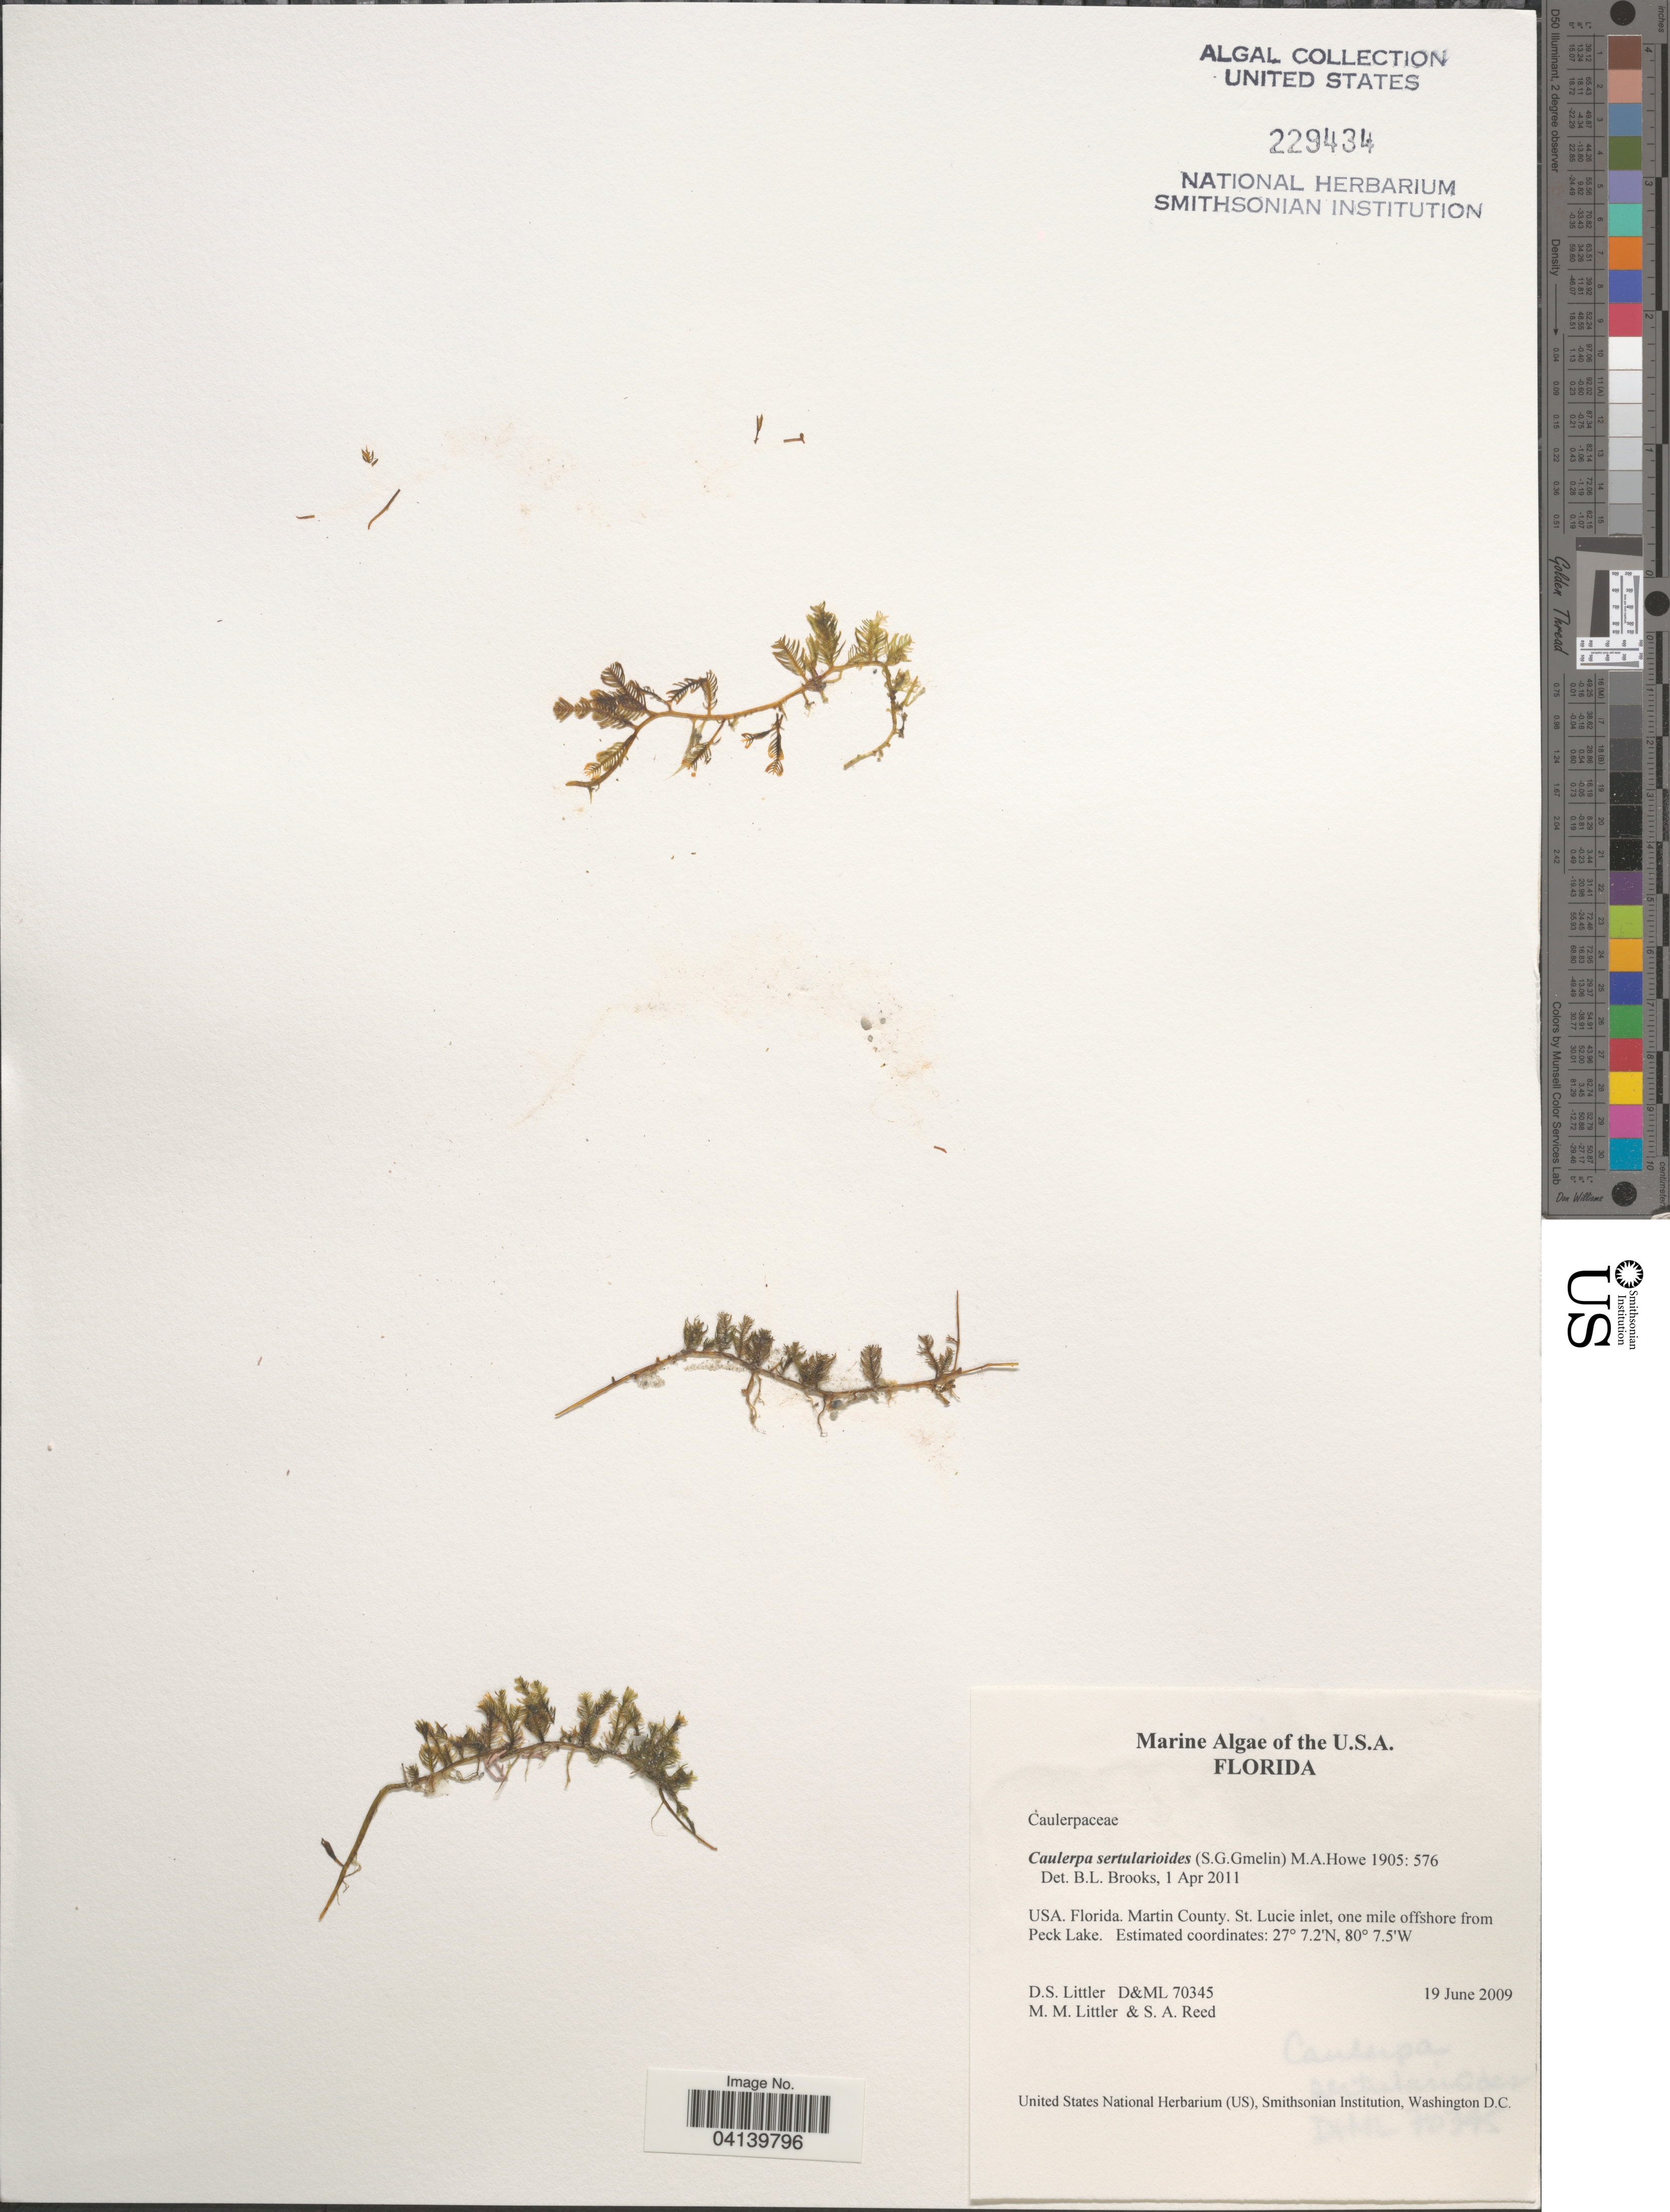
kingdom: Plantae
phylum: Chlorophyta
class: Ulvophyceae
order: Bryopsidales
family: Caulerpaceae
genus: Caulerpa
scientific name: Caulerpa sertularioides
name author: (S.G. Gmel.) M. Howe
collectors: D. S. Littler & S. Reed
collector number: D&ML 70345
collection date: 2009-06-19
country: United States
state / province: Florida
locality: Martin County. St. Lucie inlet, one mile offshore from Peck Lake.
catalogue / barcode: US 229434